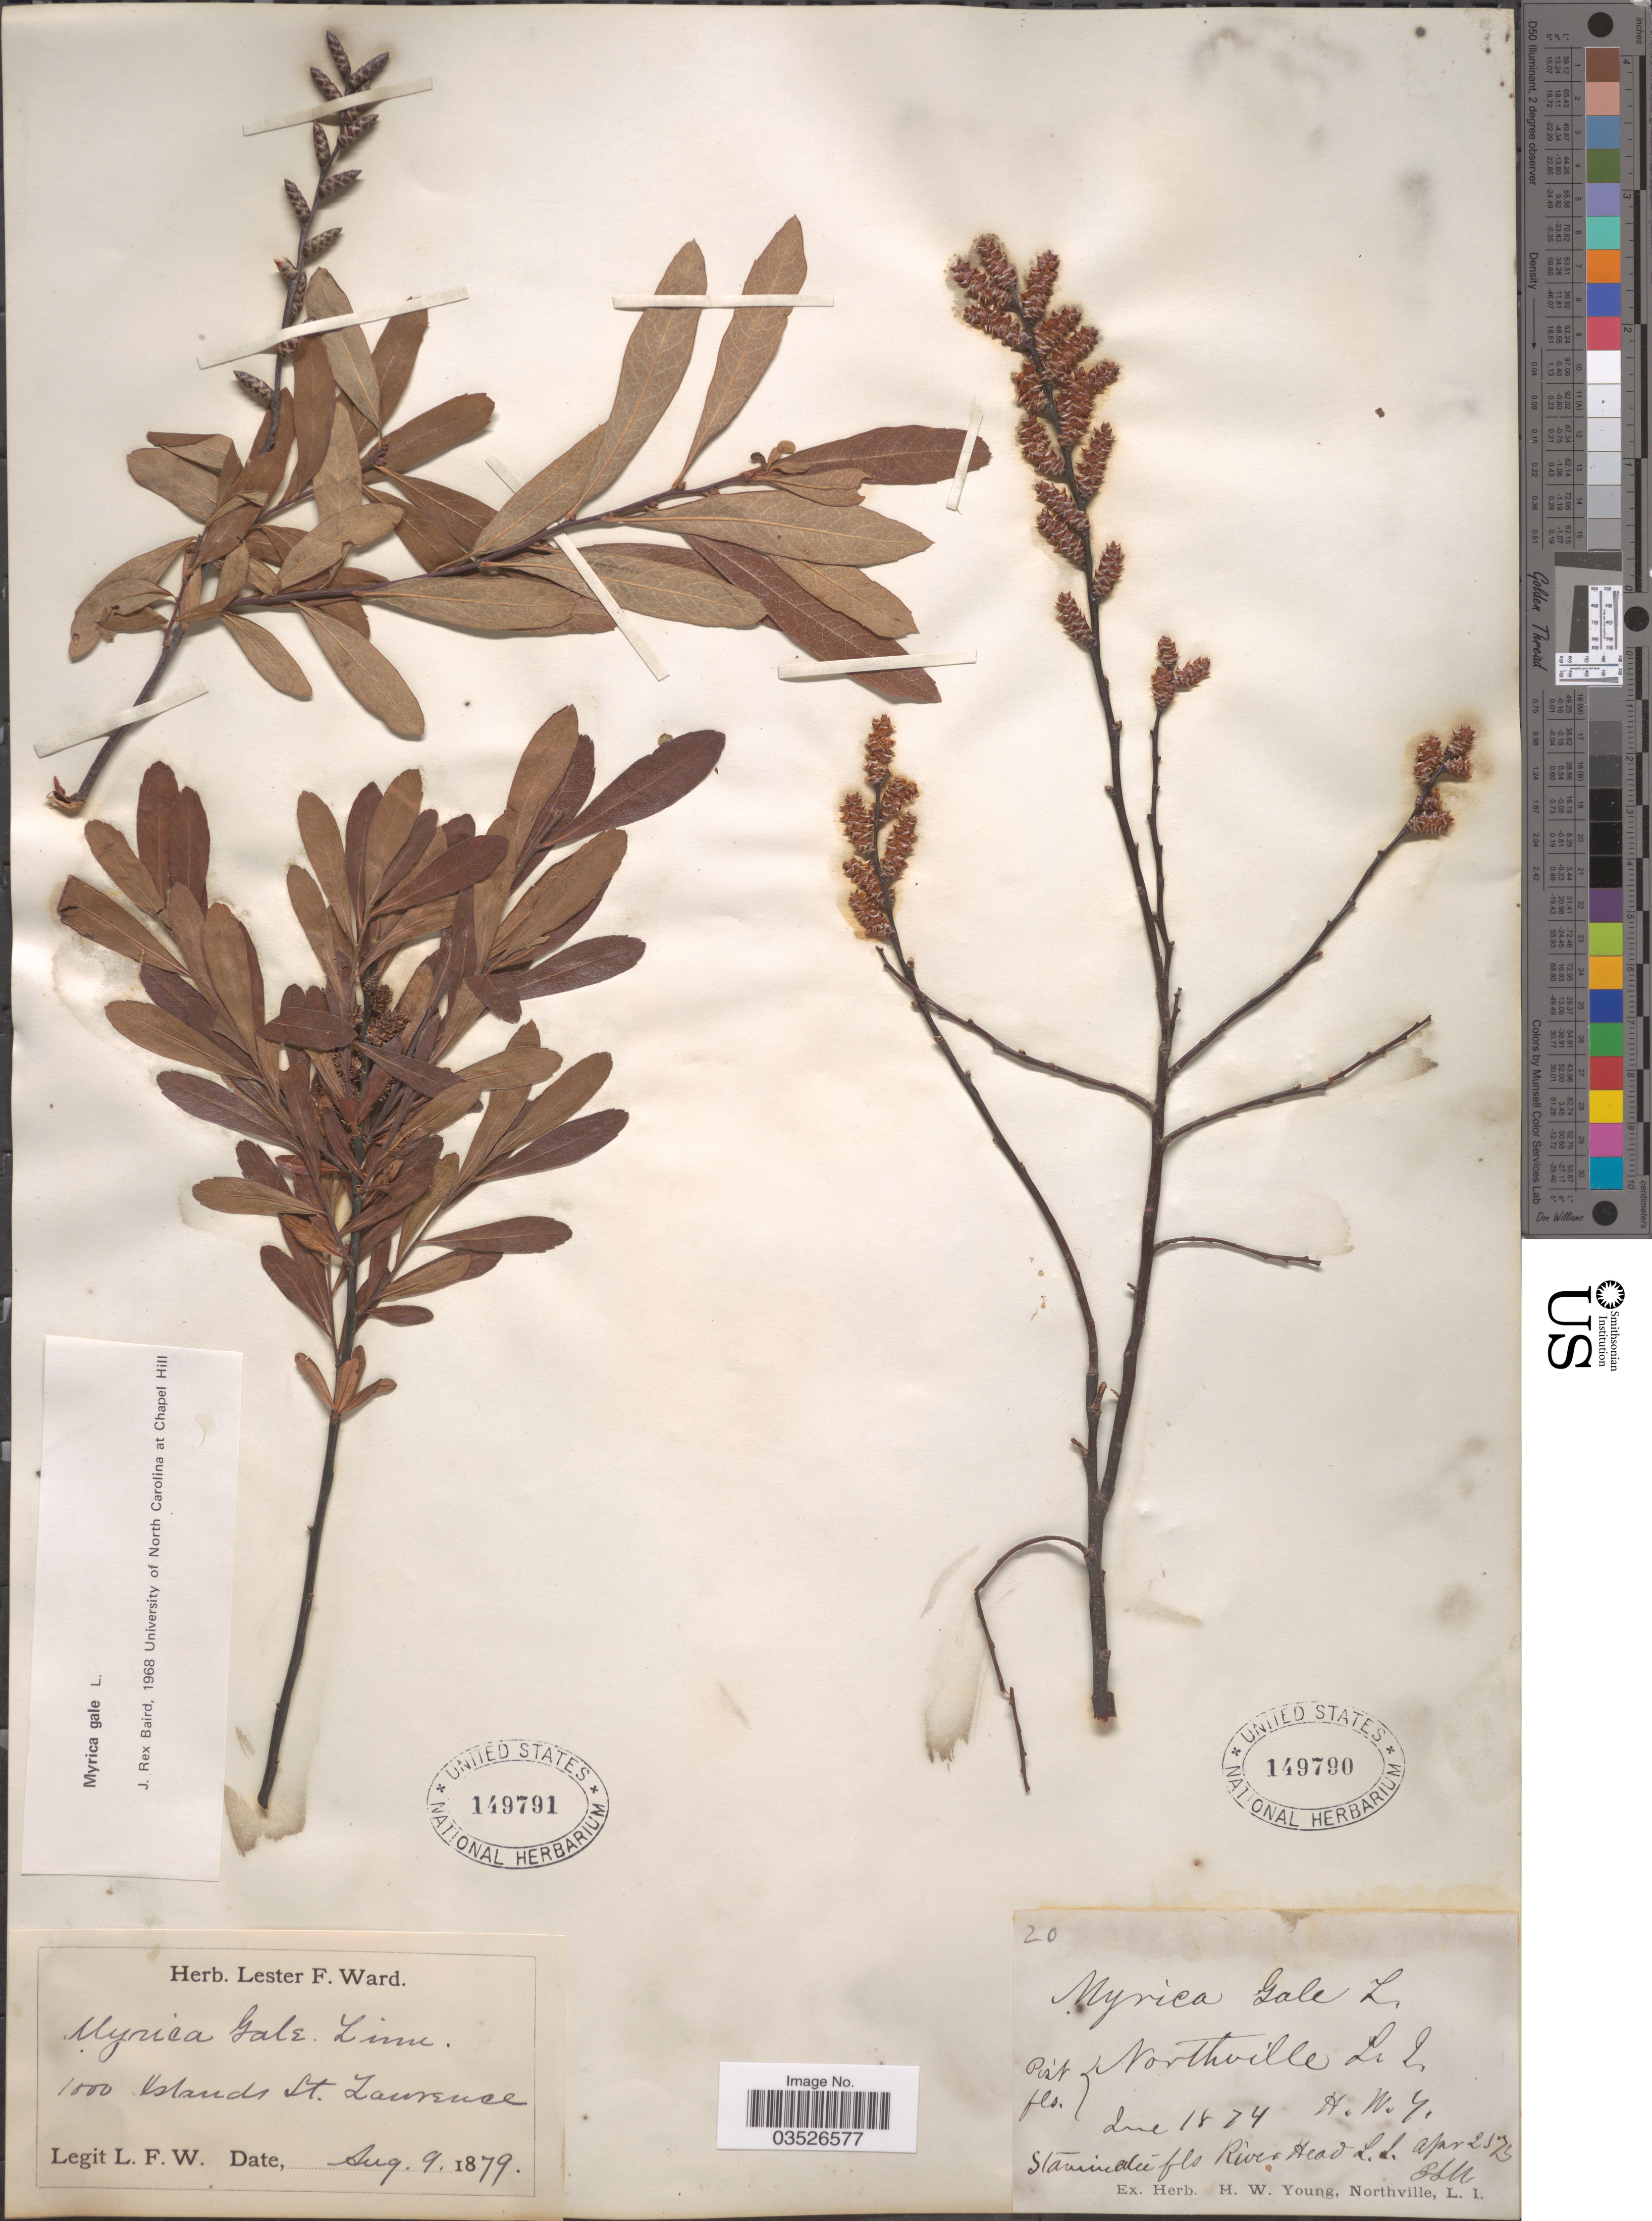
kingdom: Plantae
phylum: Tracheophyta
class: Magnoliopsida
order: Fagales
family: Myricaceae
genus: Myrica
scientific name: Myrica gale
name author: L.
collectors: ex herb. H.W. Young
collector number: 20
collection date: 1874-06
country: United States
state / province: New York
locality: Pist. fls. Northville L.I. H.W.Y./ Stam. fls. River Head, L.I.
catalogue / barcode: US 149790-2